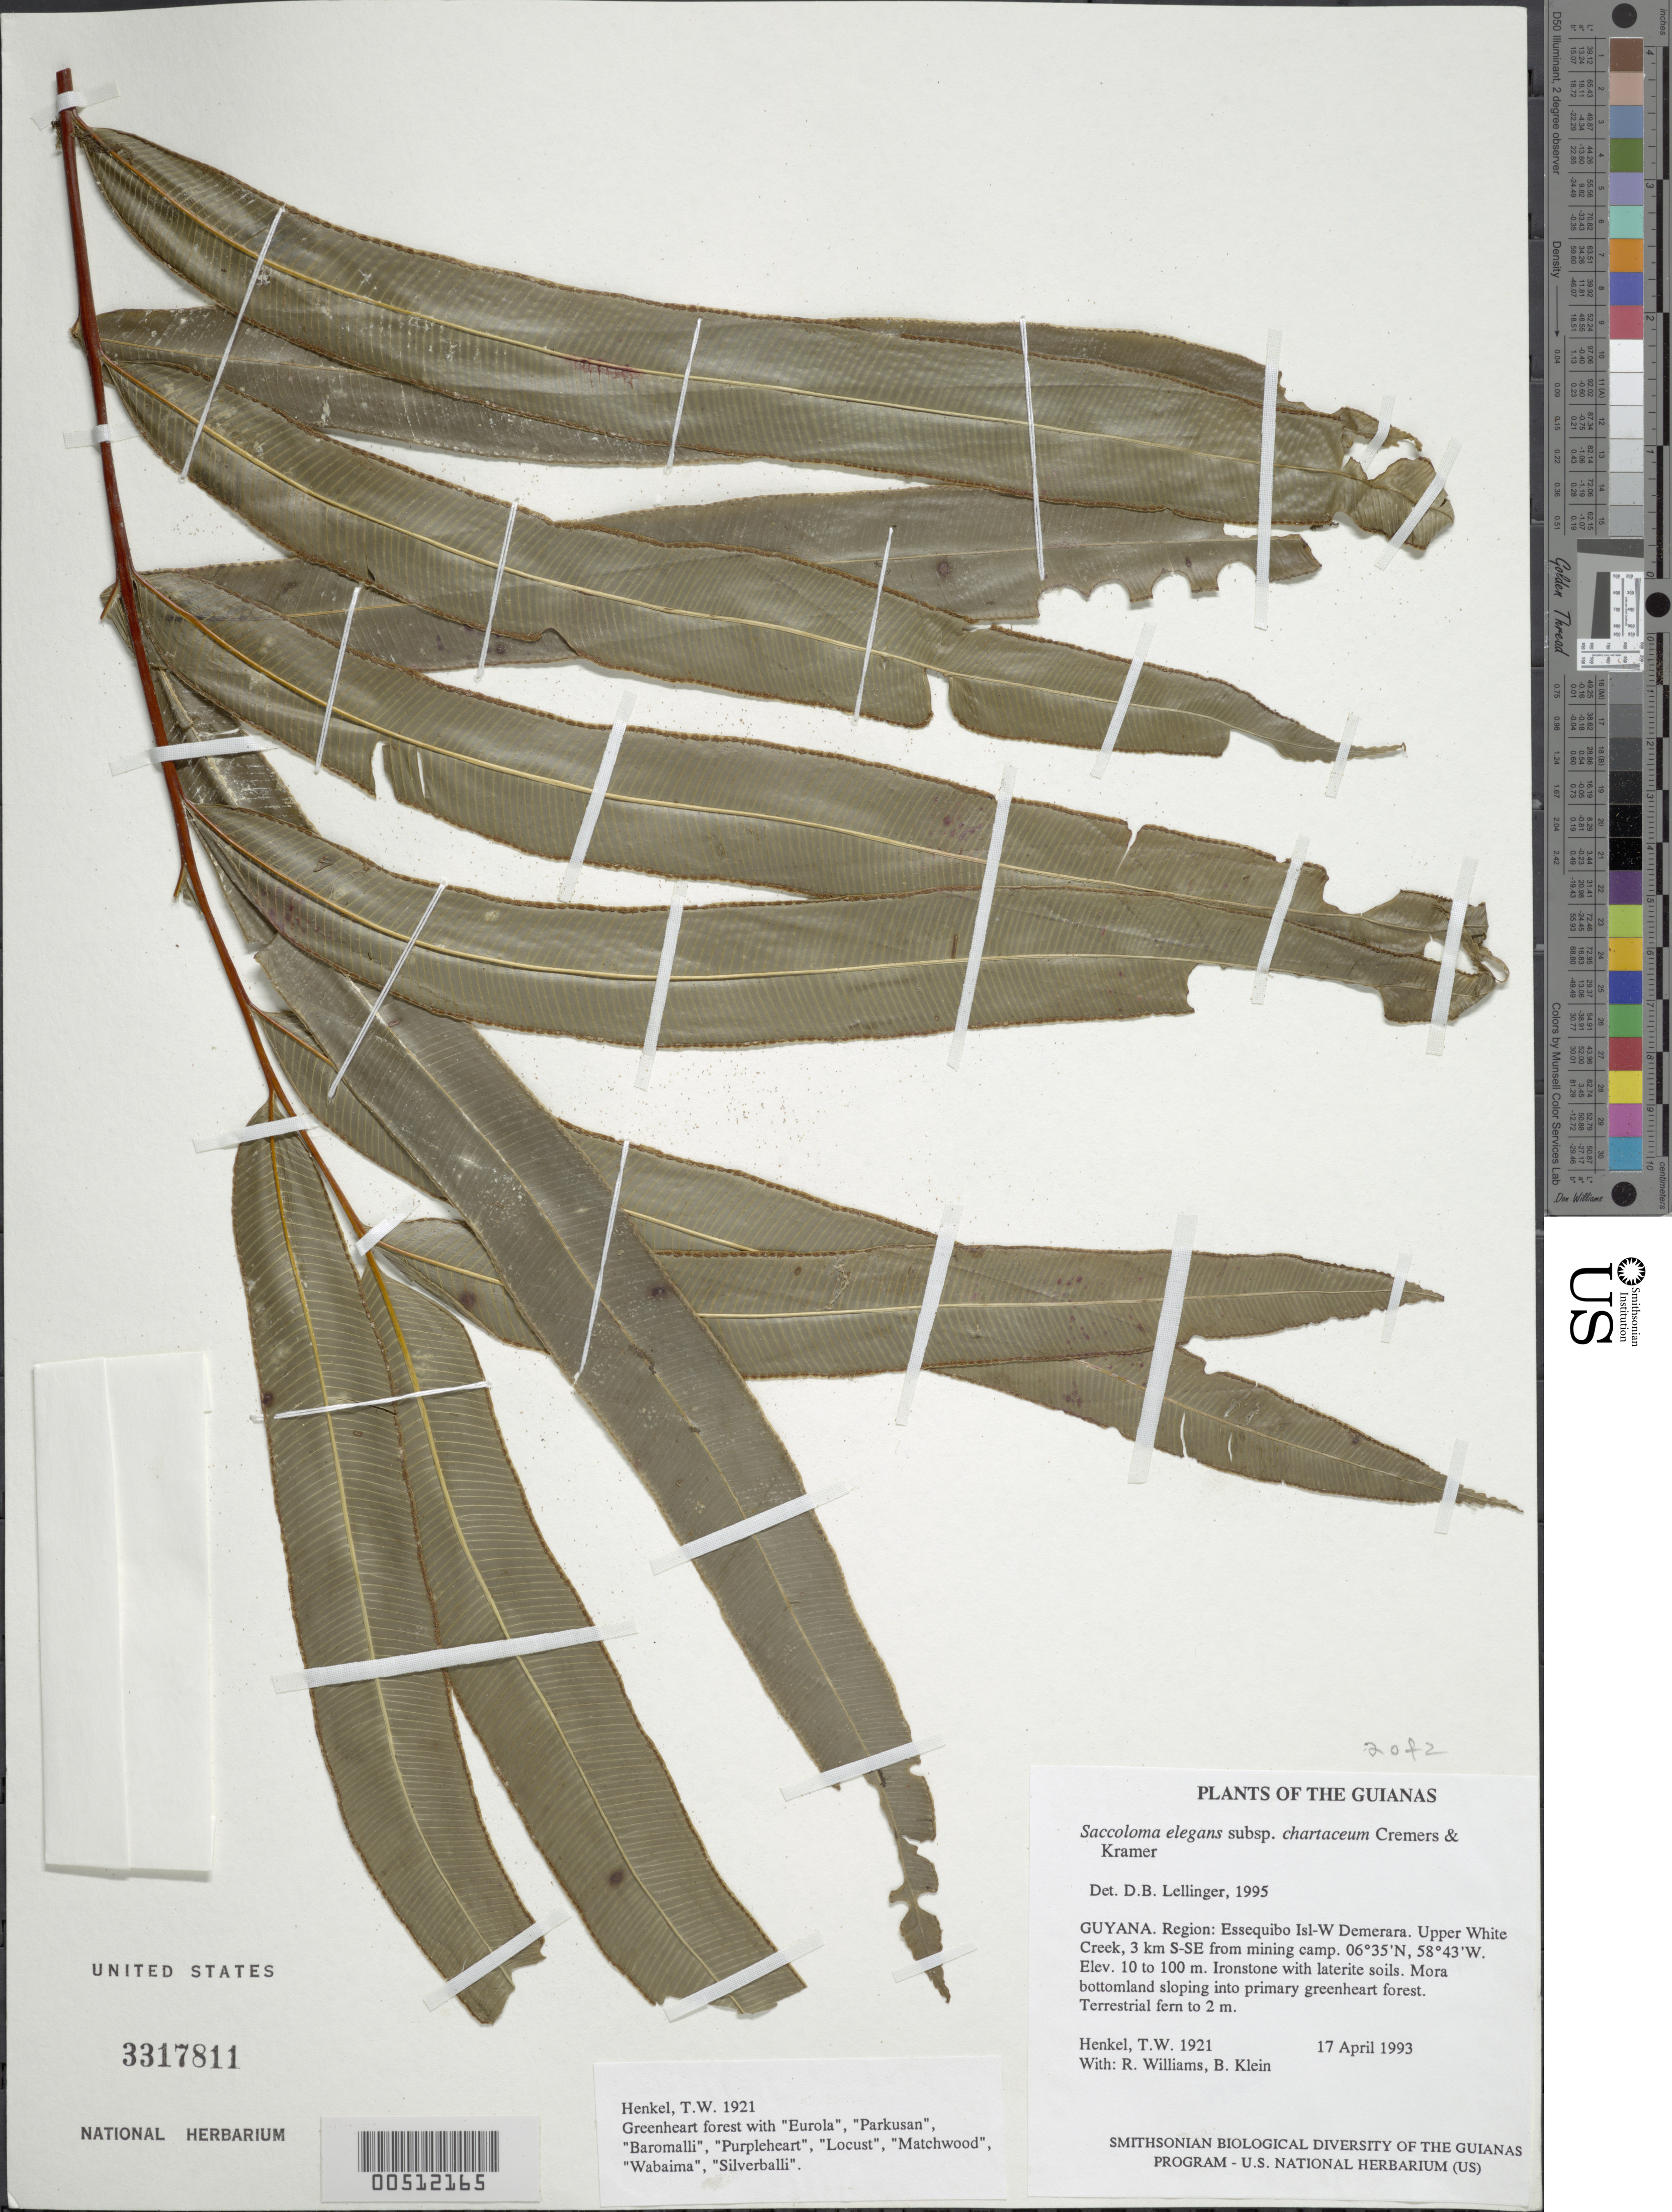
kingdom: Plantae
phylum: Tracheophyta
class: Polypodiopsida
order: Polypodiales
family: Saccolomataceae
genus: Saccoloma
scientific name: Saccoloma elegans subsp. chartaceum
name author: Cremers & K.U. Kramer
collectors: T. Henkel, R. Williams & B. Klein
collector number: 1921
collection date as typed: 17 April 1993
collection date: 1993-04-17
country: Guyana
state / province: Essequibo Isl-W. Demerara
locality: Upper White Creek, 3 km S-SE from mining camp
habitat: Ironstone with laterite soils. Mora bottomland sloping into primary greenheart forest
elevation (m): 10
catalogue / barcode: US 3317811